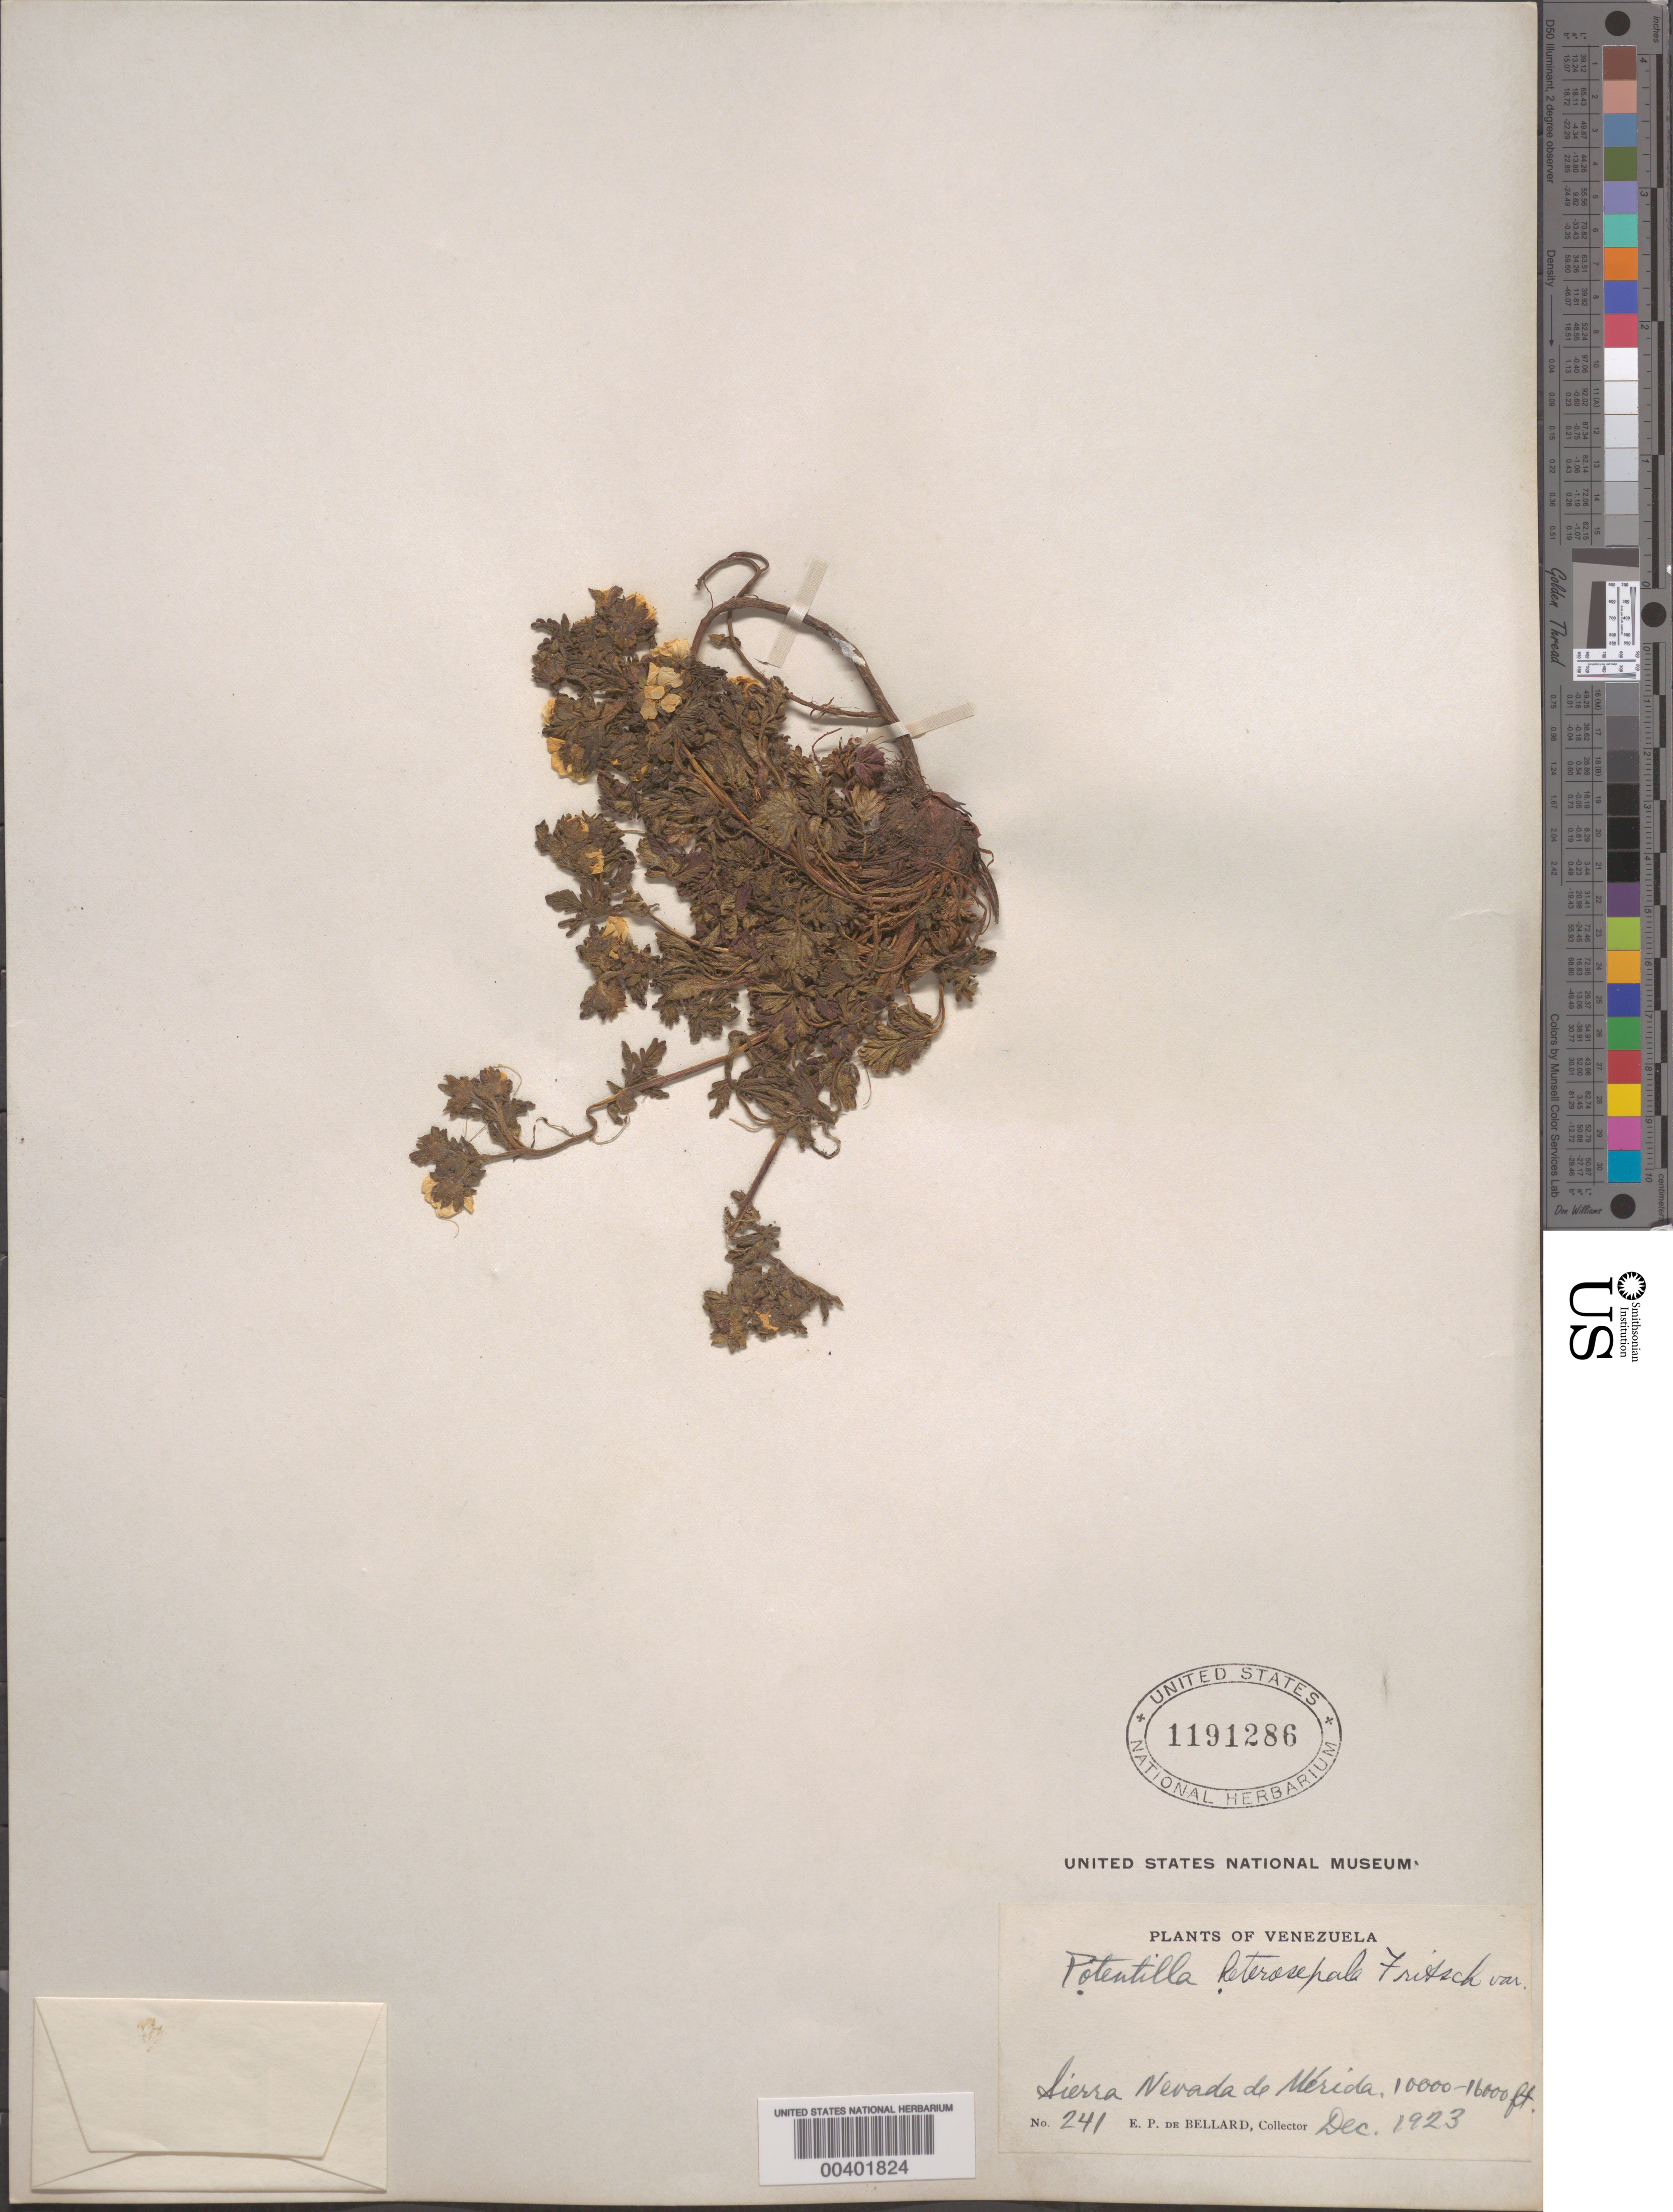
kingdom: Plantae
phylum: Tracheophyta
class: Magnoliopsida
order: Rosales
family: Rosaceae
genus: Potentilla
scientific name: Potentilla heterosepala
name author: Fritsch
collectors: E. Bellard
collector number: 241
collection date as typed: Dec 1942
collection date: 1942-12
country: Venezuela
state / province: Mérida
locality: Sierra Nevada de Mérida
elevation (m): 3048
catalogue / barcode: US 1191286